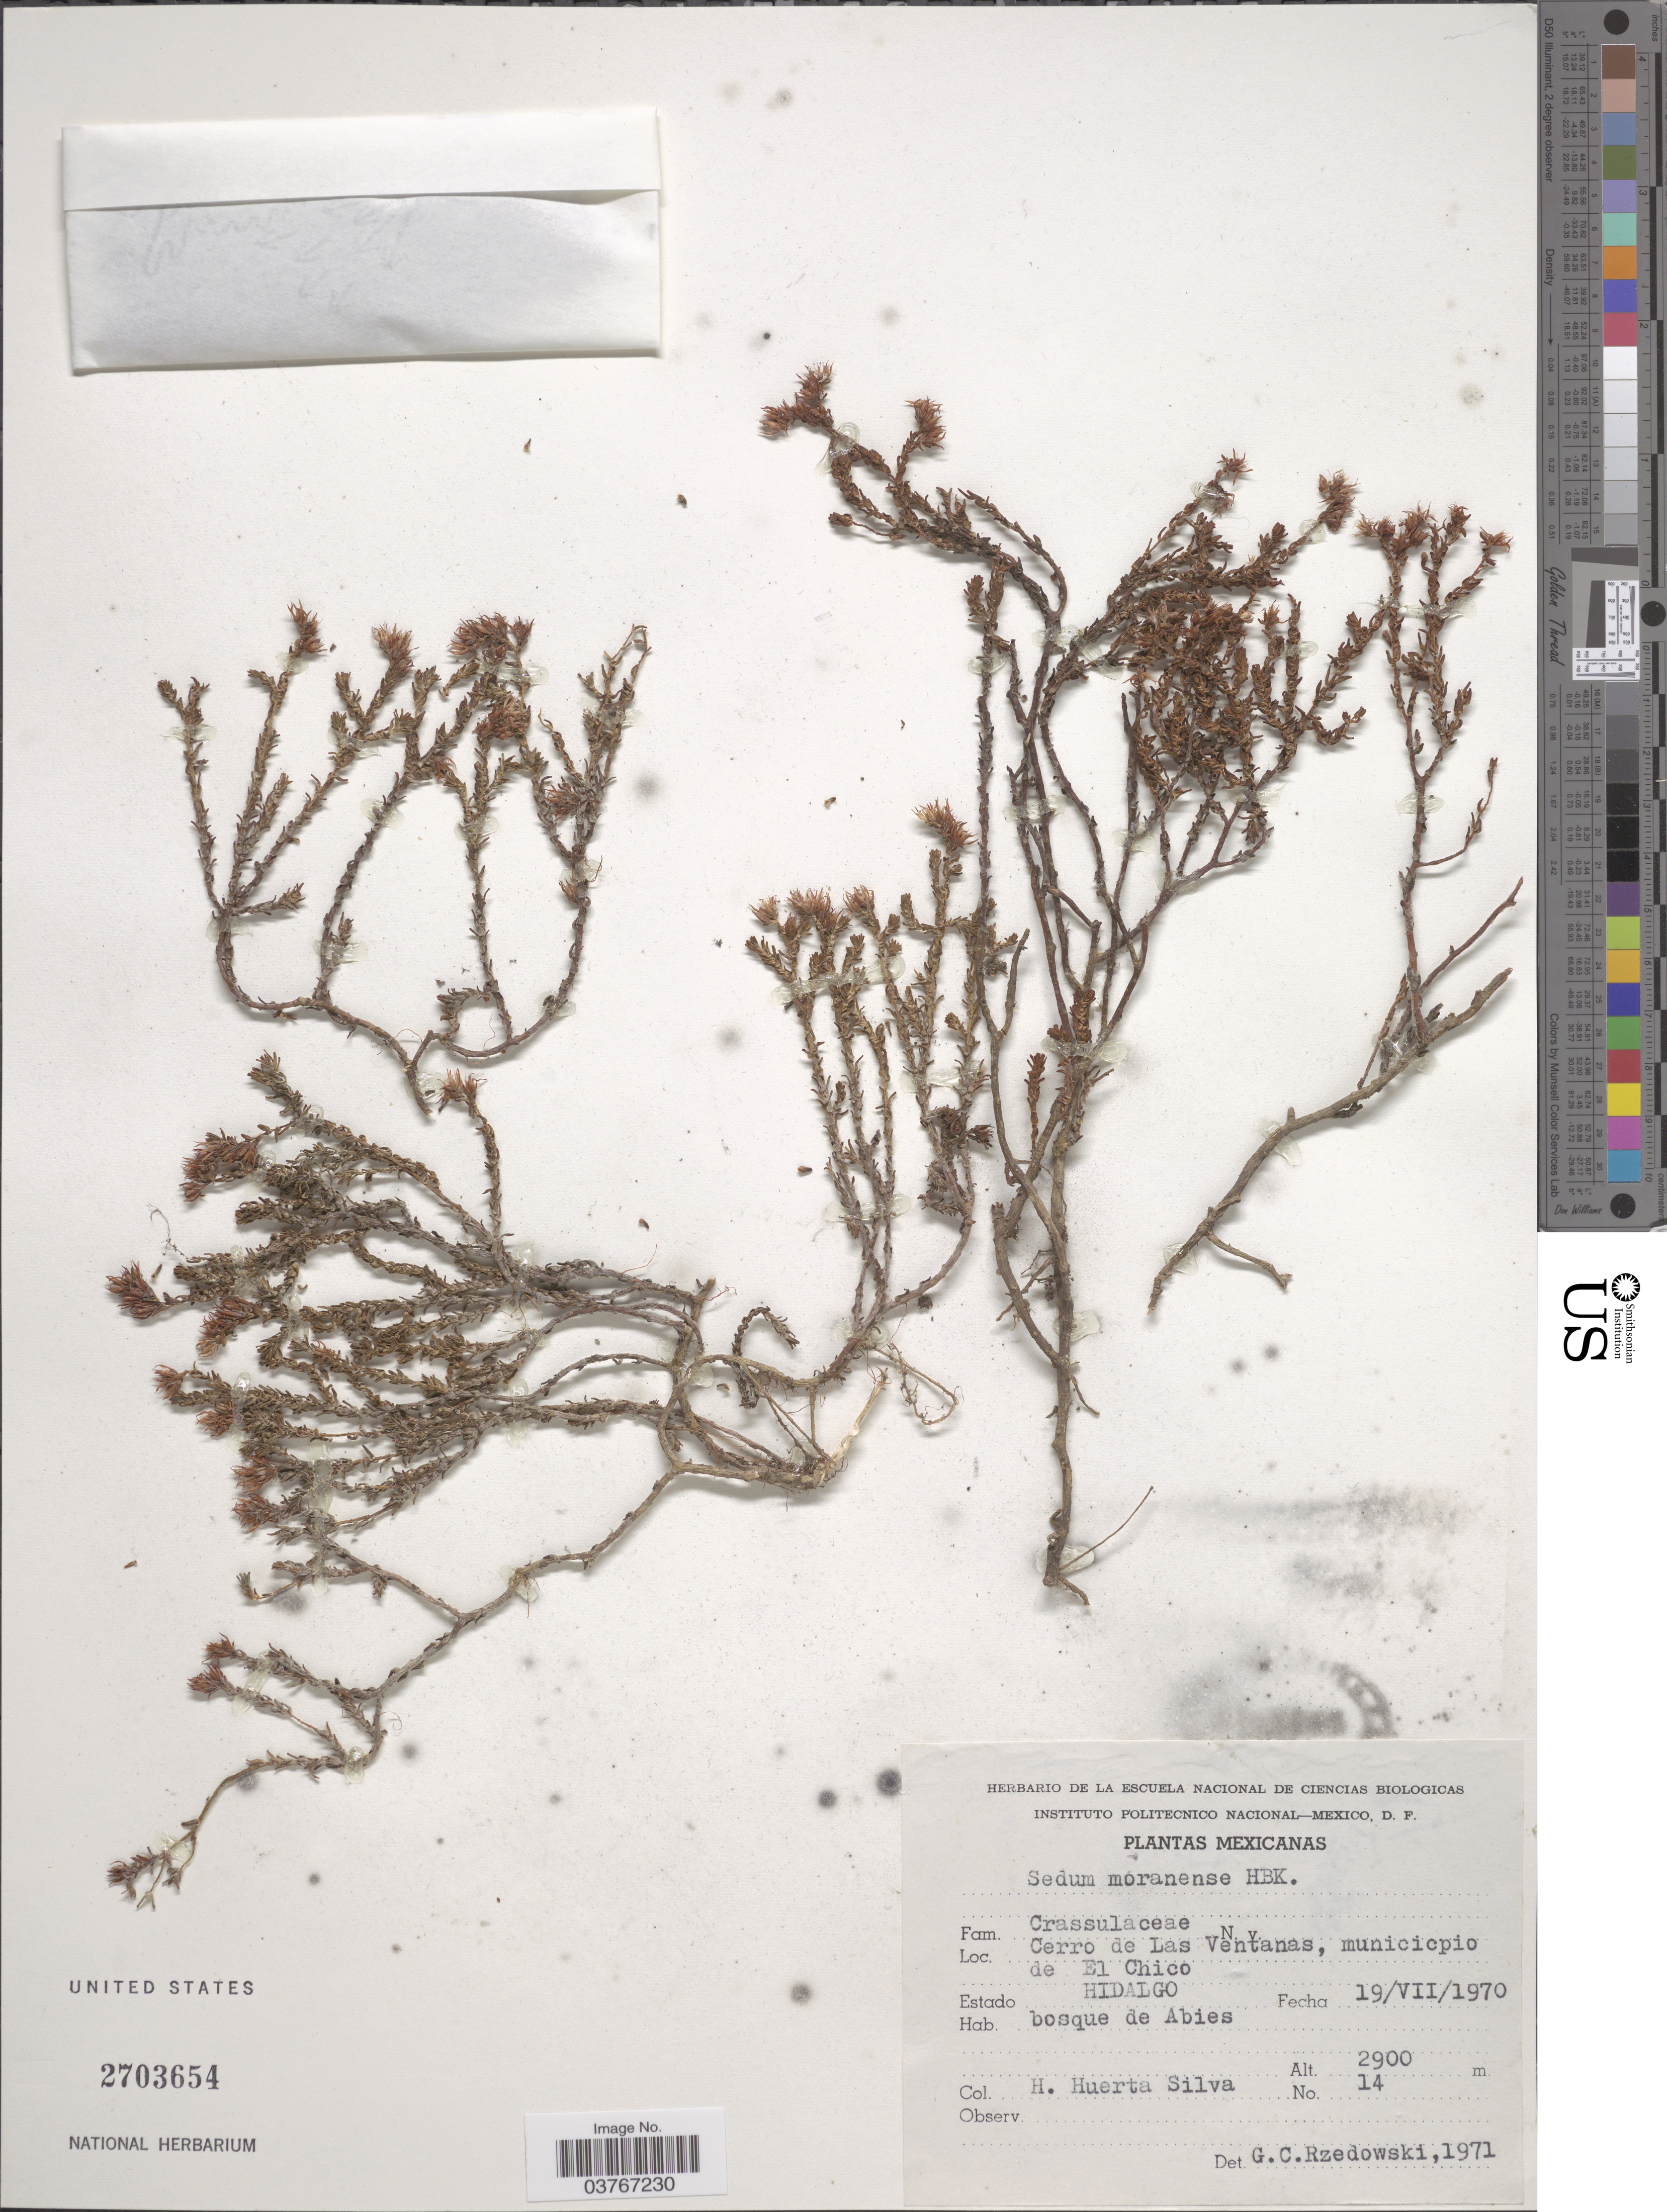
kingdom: Plantae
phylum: Tracheophyta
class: Magnoliopsida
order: Saxifragales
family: Crassulaceae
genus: Sedum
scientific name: Sedum moranense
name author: Kunth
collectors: H. Huerta Silva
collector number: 14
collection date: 1970-07-19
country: Mexico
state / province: Hidalgo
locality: Cerro de Las Ventanas, municipio de El Chico.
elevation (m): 2900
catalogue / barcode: US 2703654